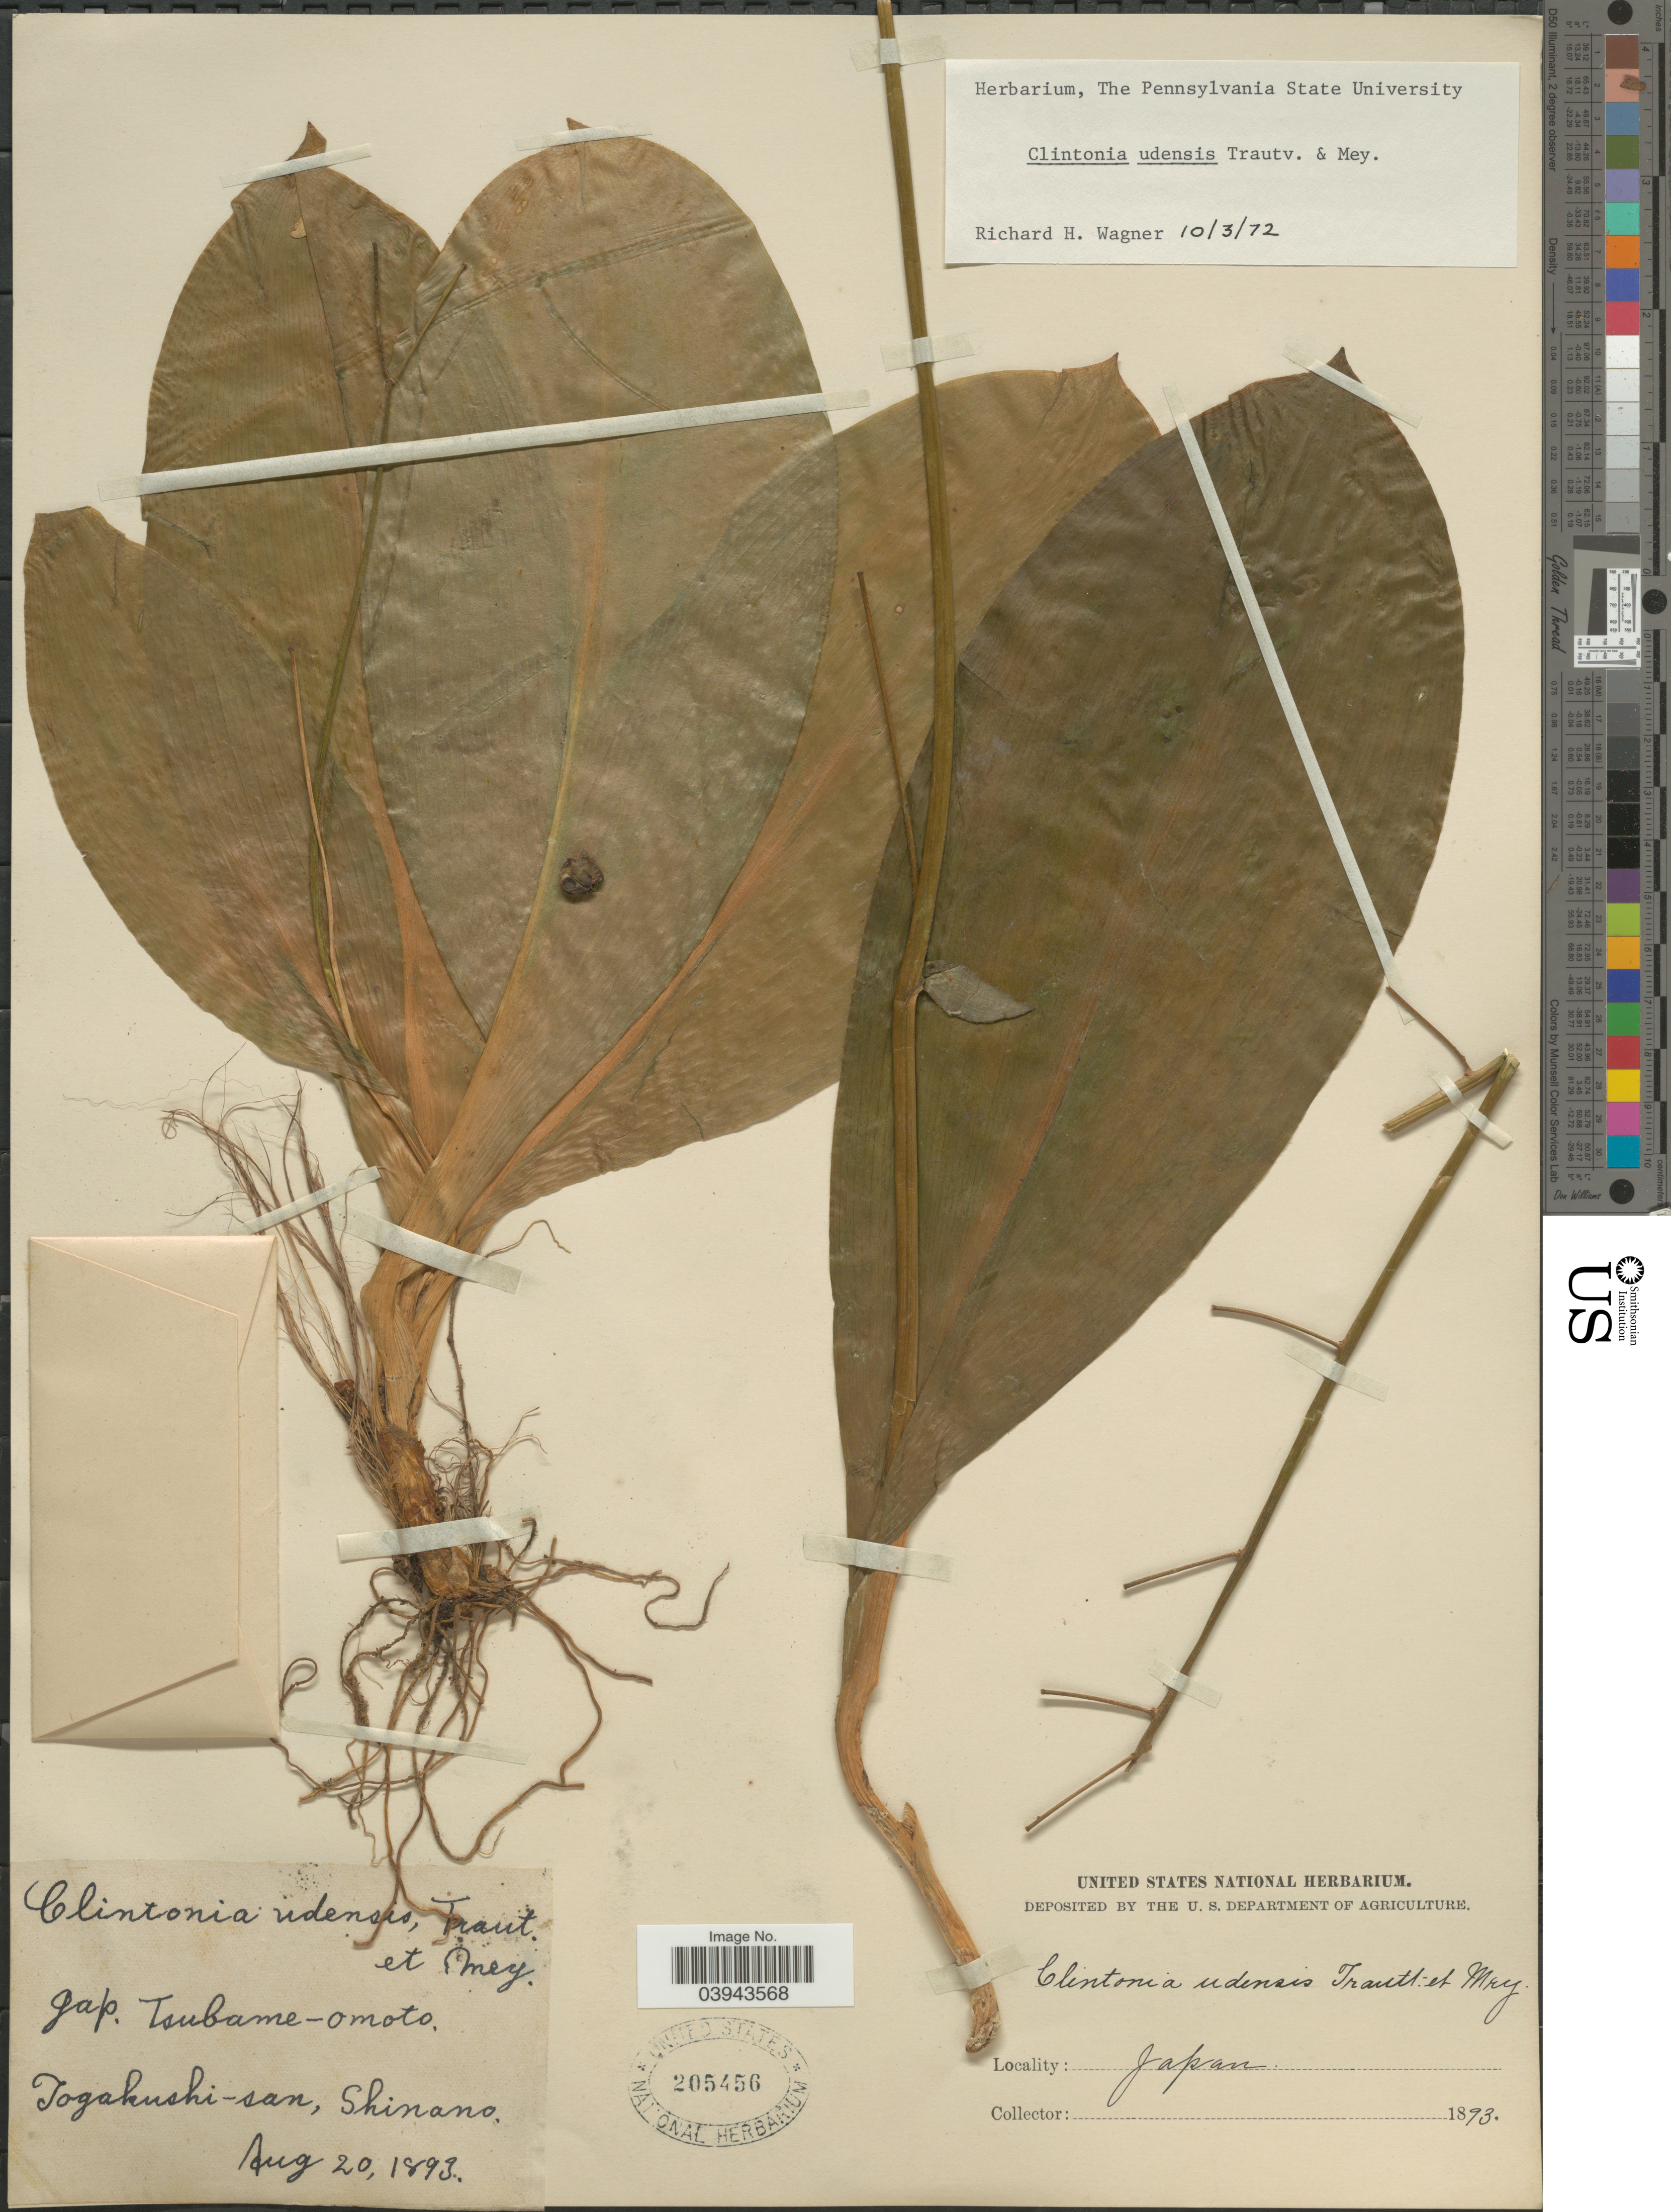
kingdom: Plantae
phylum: Tracheophyta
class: Liliopsida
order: Liliales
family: Liliaceae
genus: Clintonia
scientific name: Clintonia udensis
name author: Trautv. & C.A. Mey.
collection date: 1893-08-20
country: Japan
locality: Togakushi-san, Shinano.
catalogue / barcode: US 205456